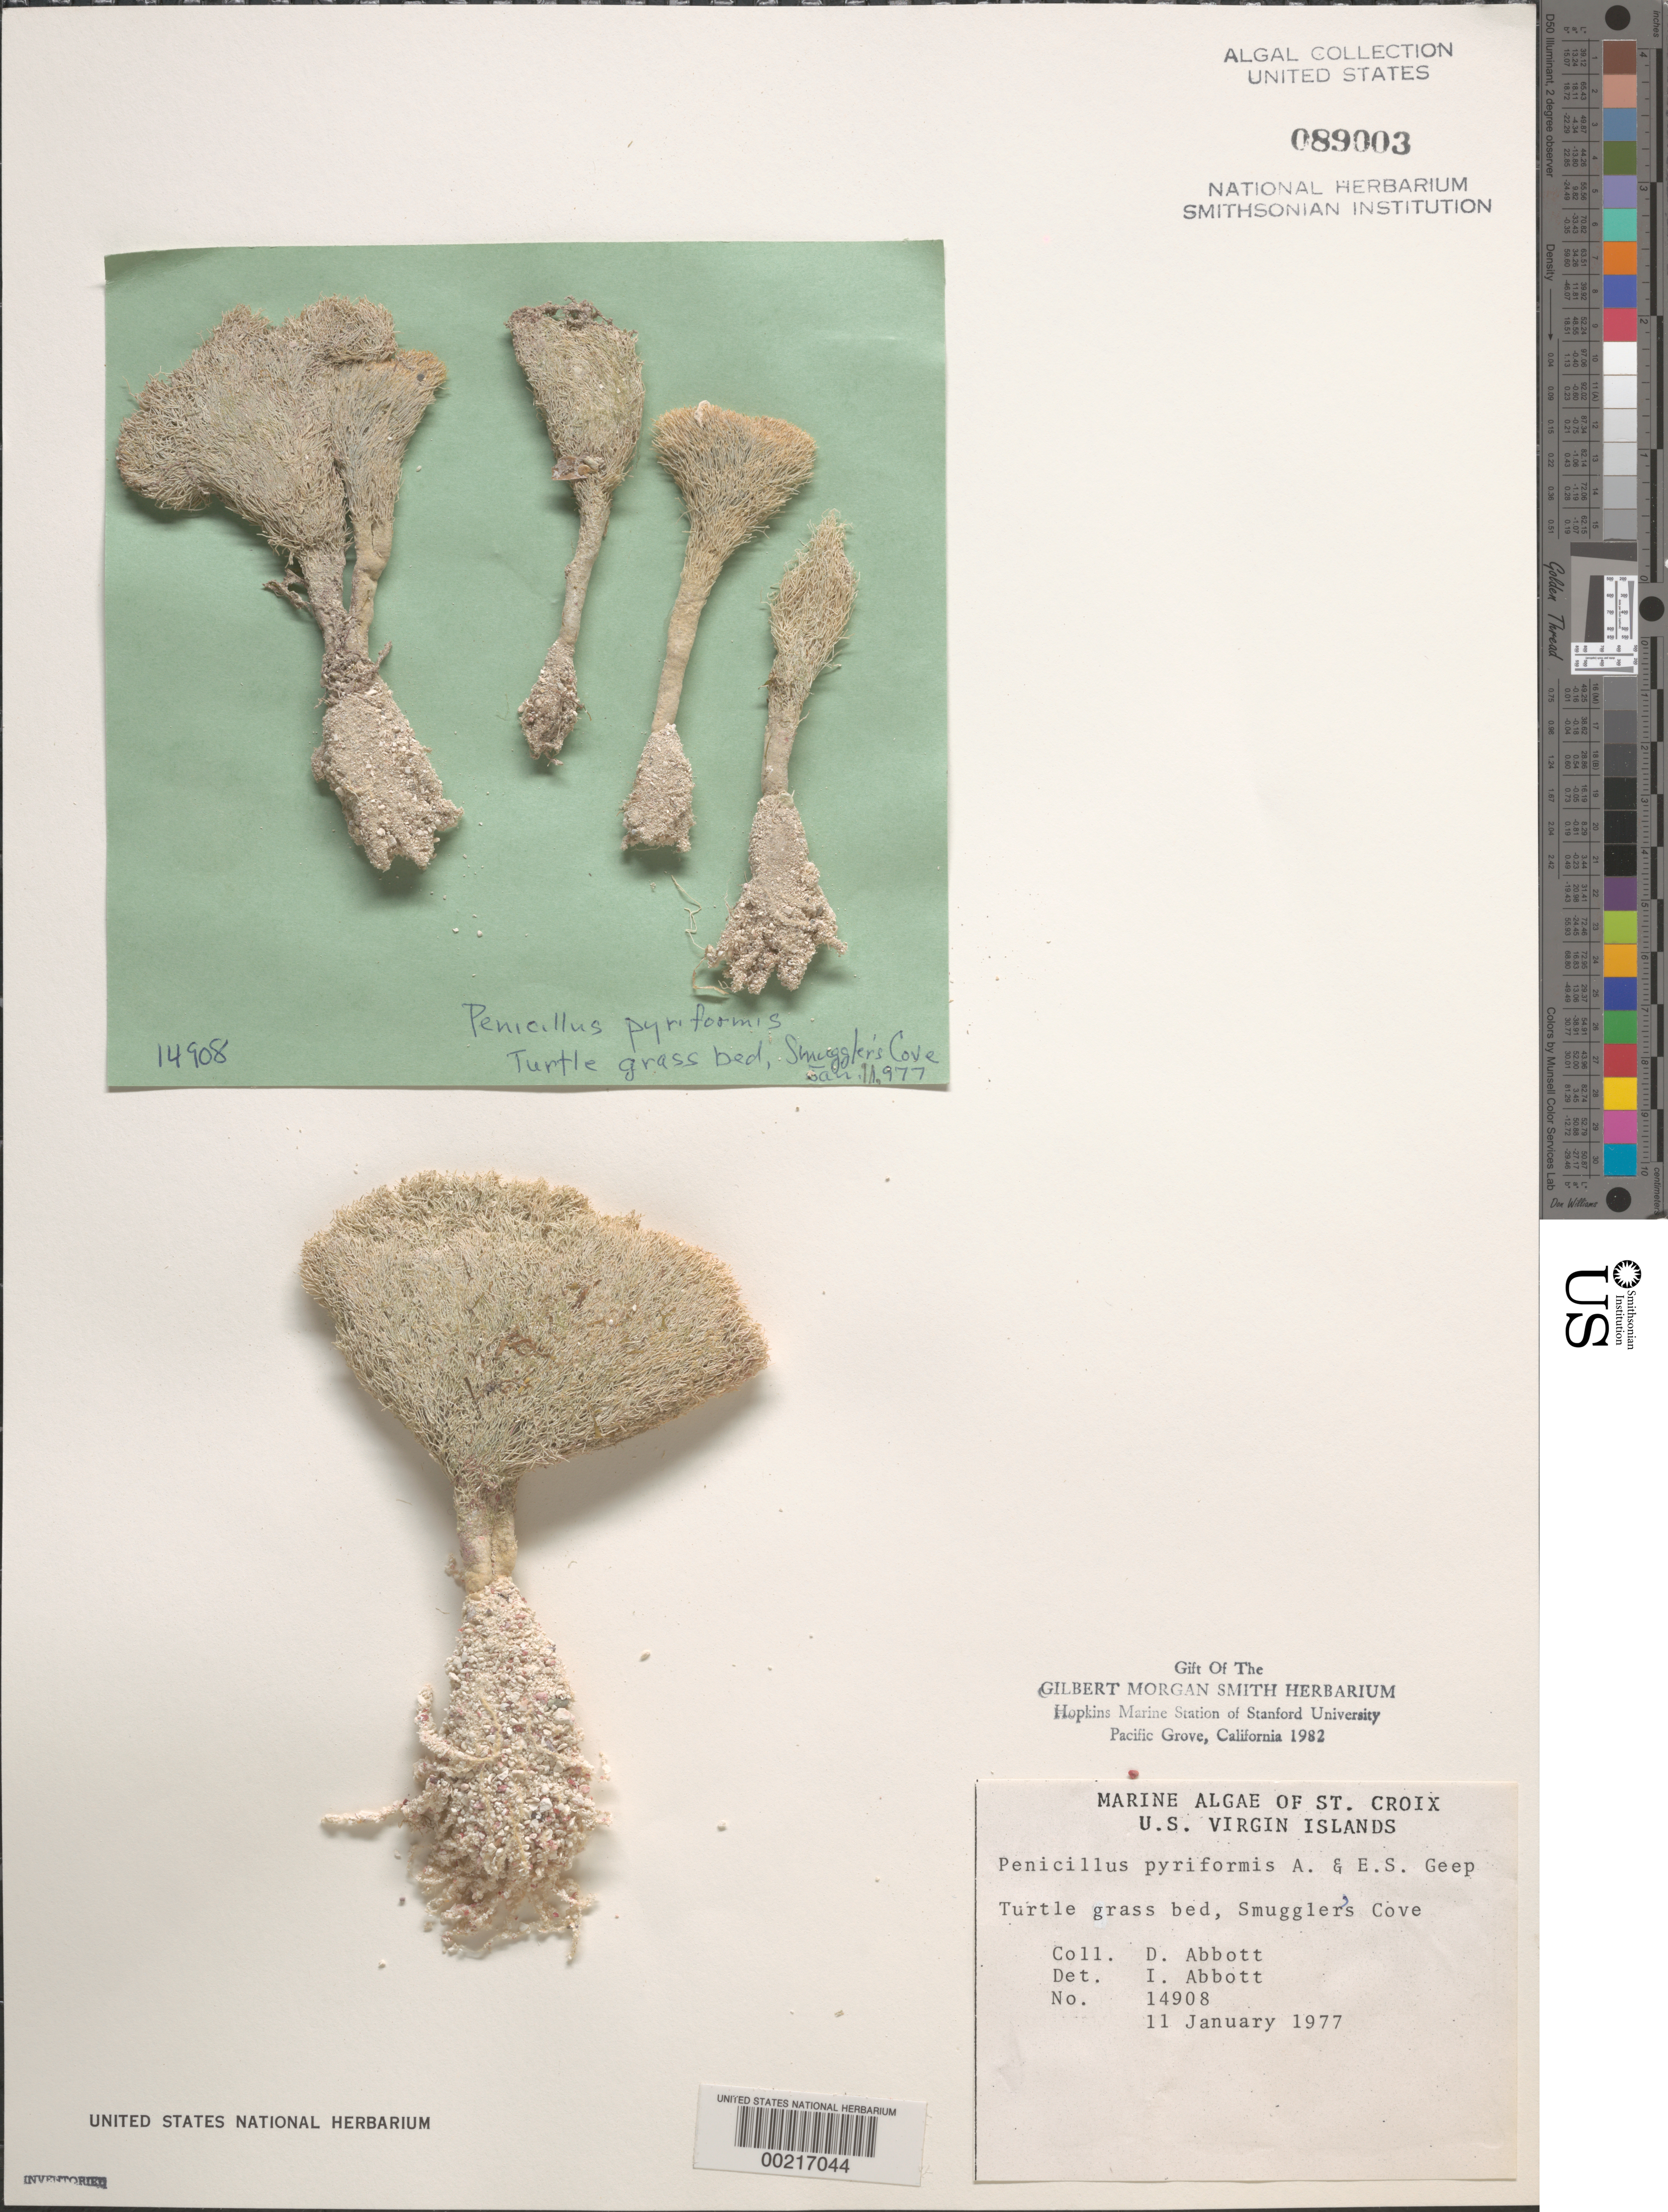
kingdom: Plantae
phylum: Chlorophyta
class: Ulvophyceae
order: Bryopsidales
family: Udoteaceae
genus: Penicillus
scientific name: Penicillus pyriformis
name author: A. Gepp & E. Gepp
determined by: Abbott, Isabella A.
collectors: D. P. Abbott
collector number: IAA 14908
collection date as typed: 11 Jan 1977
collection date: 1977-01-11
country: U.S. Virgin Islands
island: St. Croix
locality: Smuggler's Cove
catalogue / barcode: US 89003